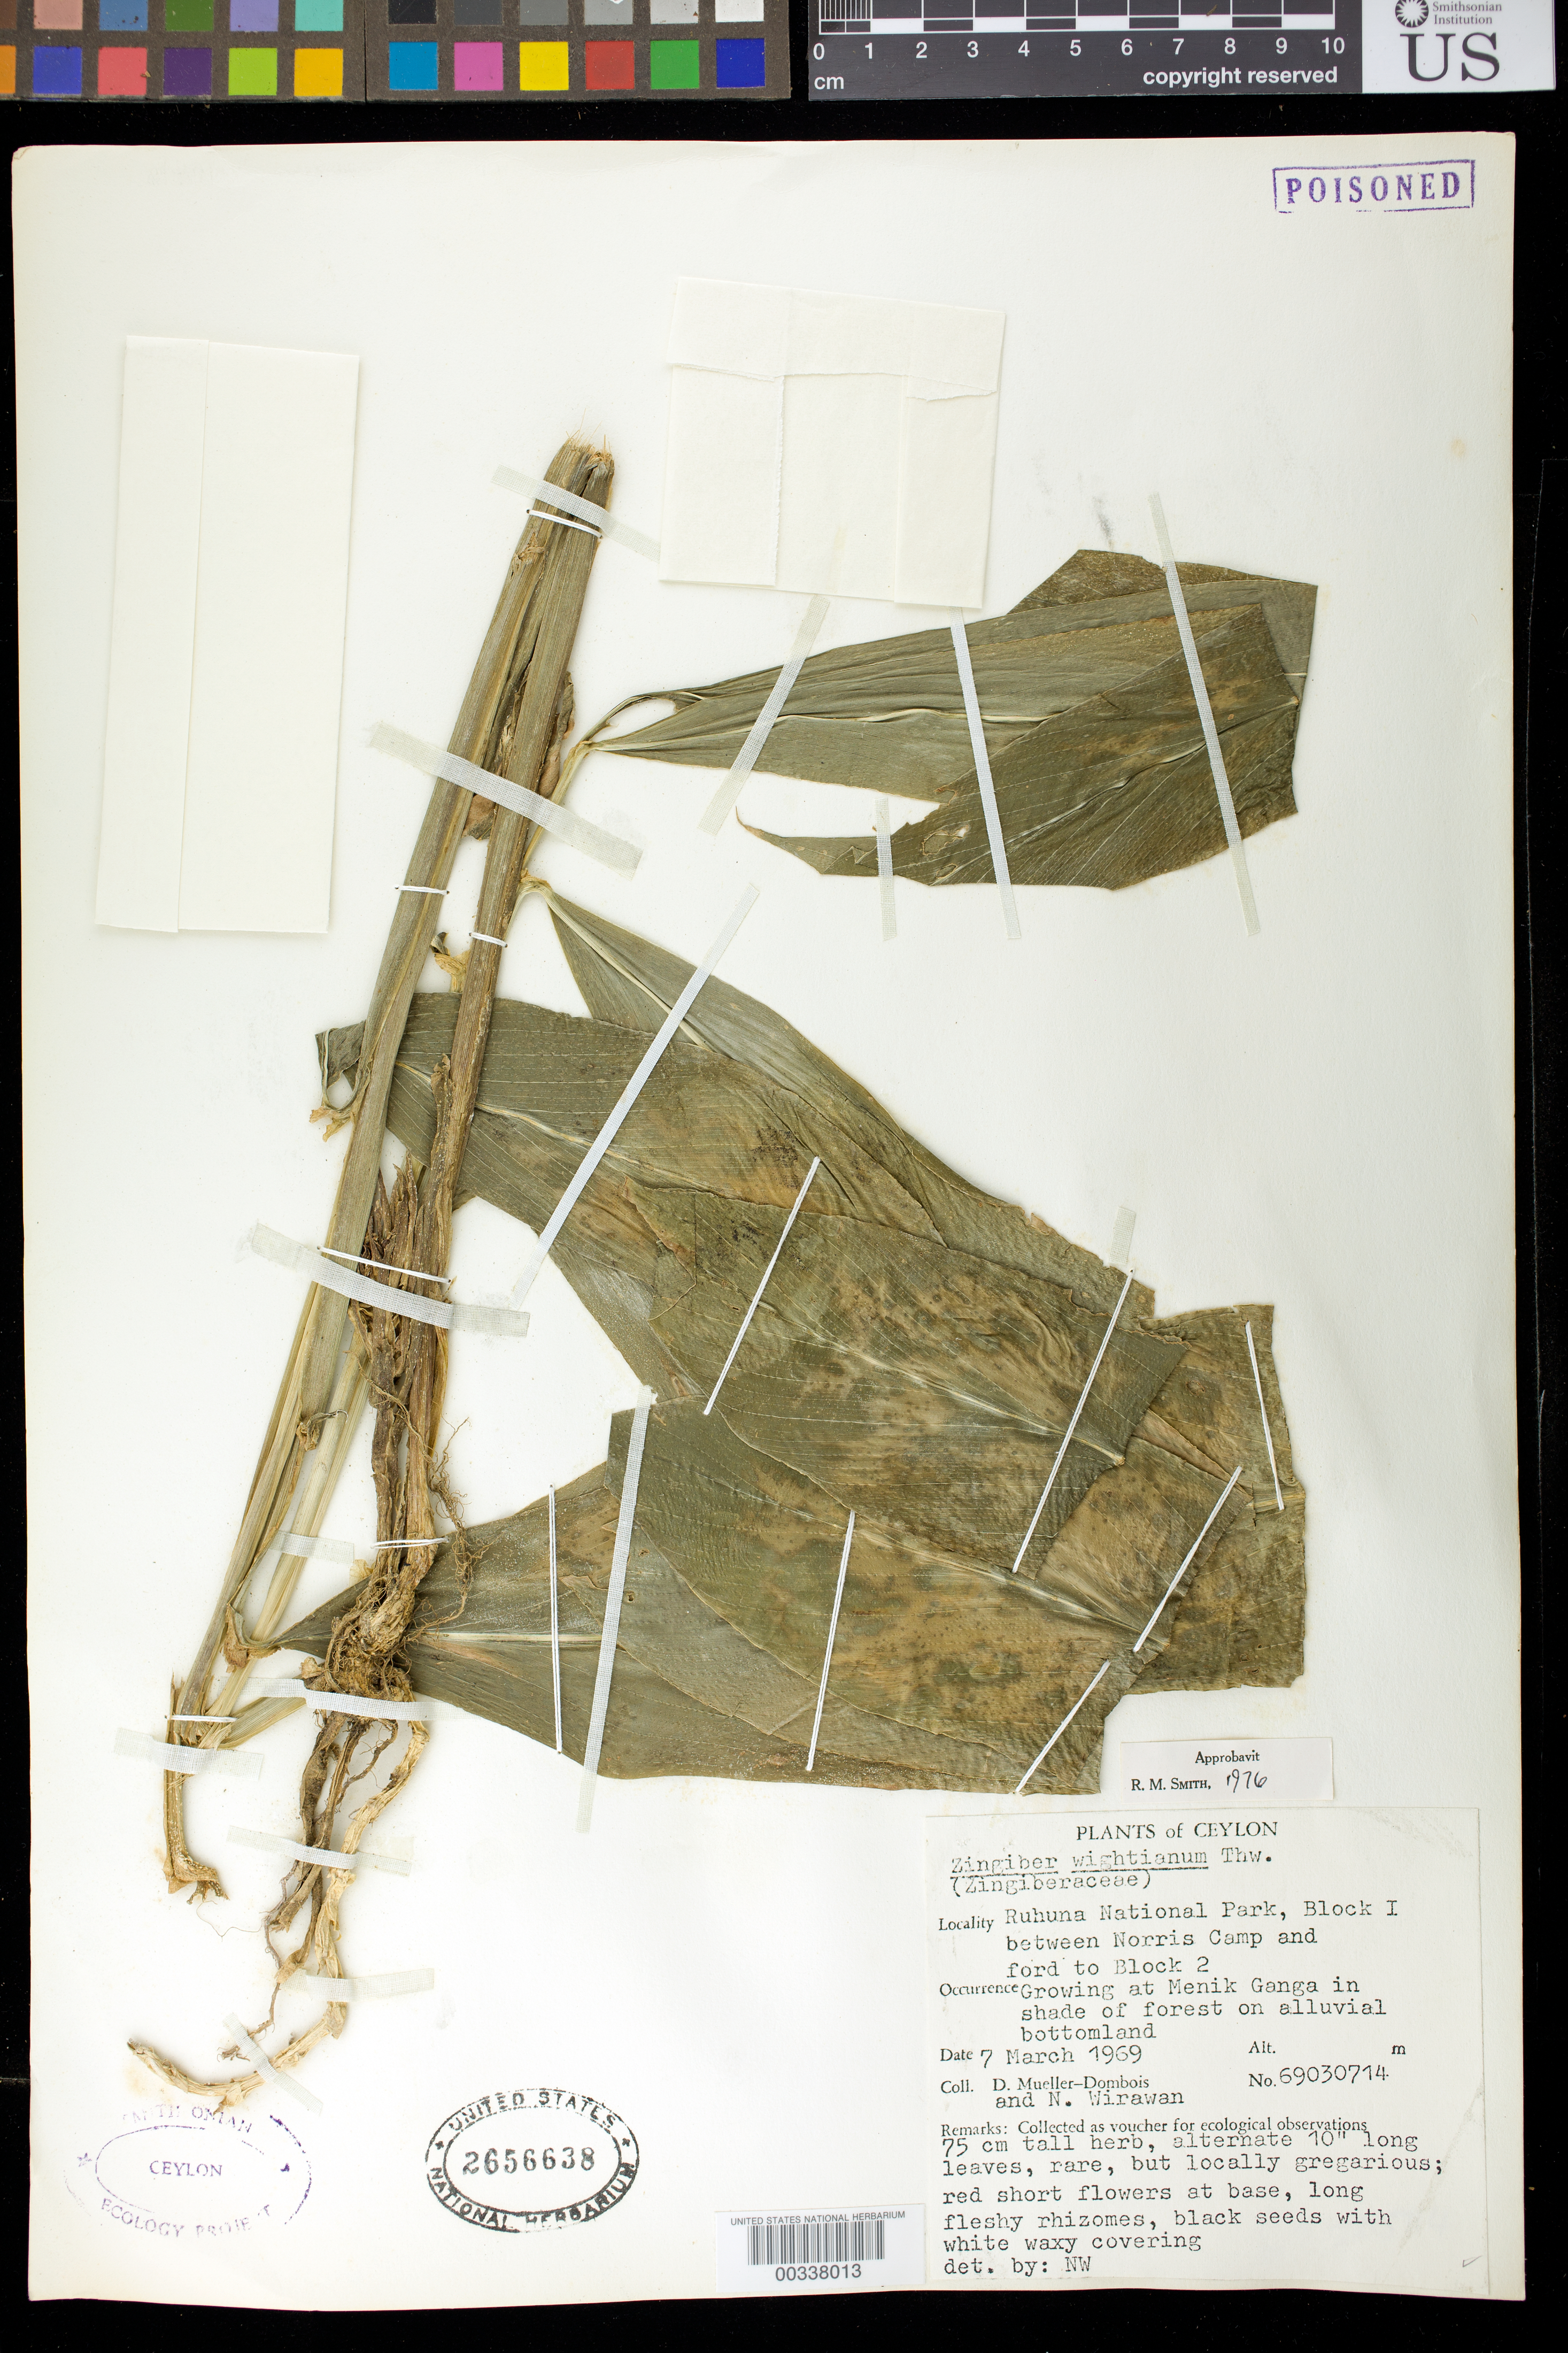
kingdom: Plantae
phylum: Tracheophyta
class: Liliopsida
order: Zingiberales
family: Zingiberaceae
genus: Zingiber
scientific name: Zingiber wightianum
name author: Thwaites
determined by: Smith, R. M.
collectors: D. Mueller-Dombois & N. Wirawan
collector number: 69030714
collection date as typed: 07 Mar 1969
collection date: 1969-03-07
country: Sri Lanka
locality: Plants of ceylon, ruhuna national park, block i between norris camp and ford to block 2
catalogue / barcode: US 2656638